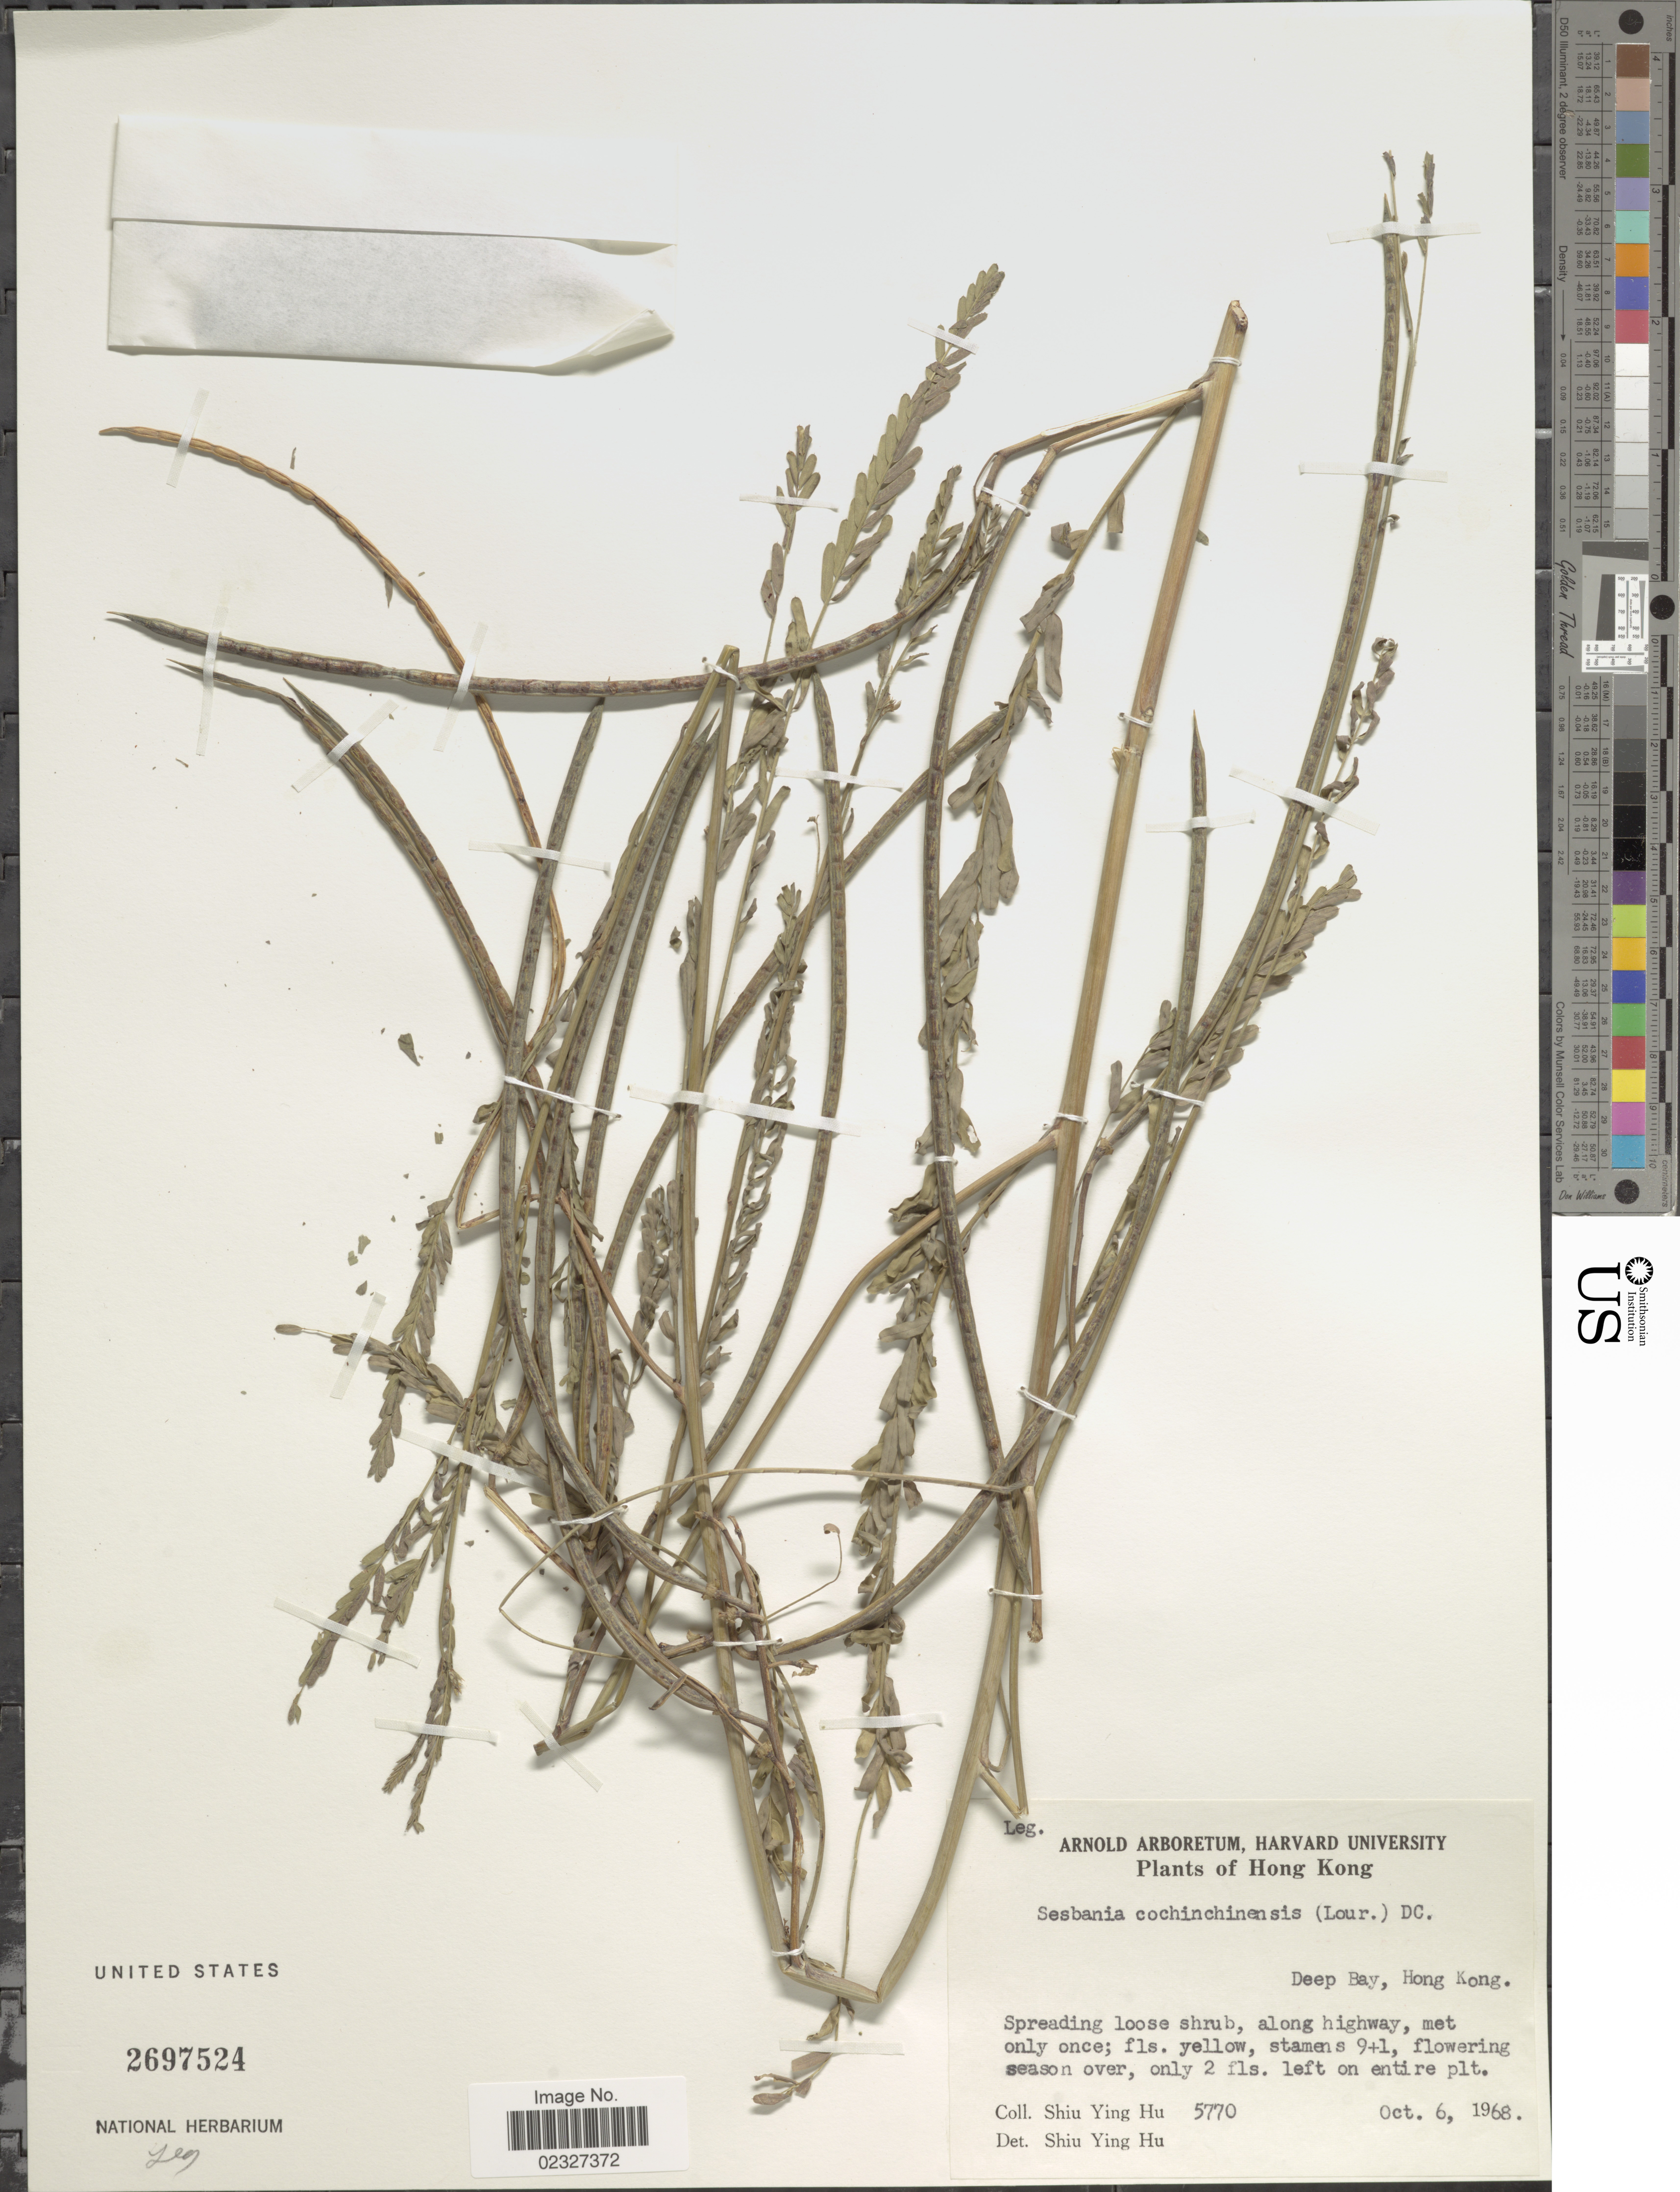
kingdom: Plantae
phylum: Tracheophyta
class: Magnoliopsida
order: Fabales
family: Fabaceae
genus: Sesbania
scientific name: Sesbania cochinchinensis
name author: DC.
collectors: S. Y. Hu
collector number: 5770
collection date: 1968-10-06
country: China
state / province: Hong Kong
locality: Deep Bay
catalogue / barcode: US 2697524